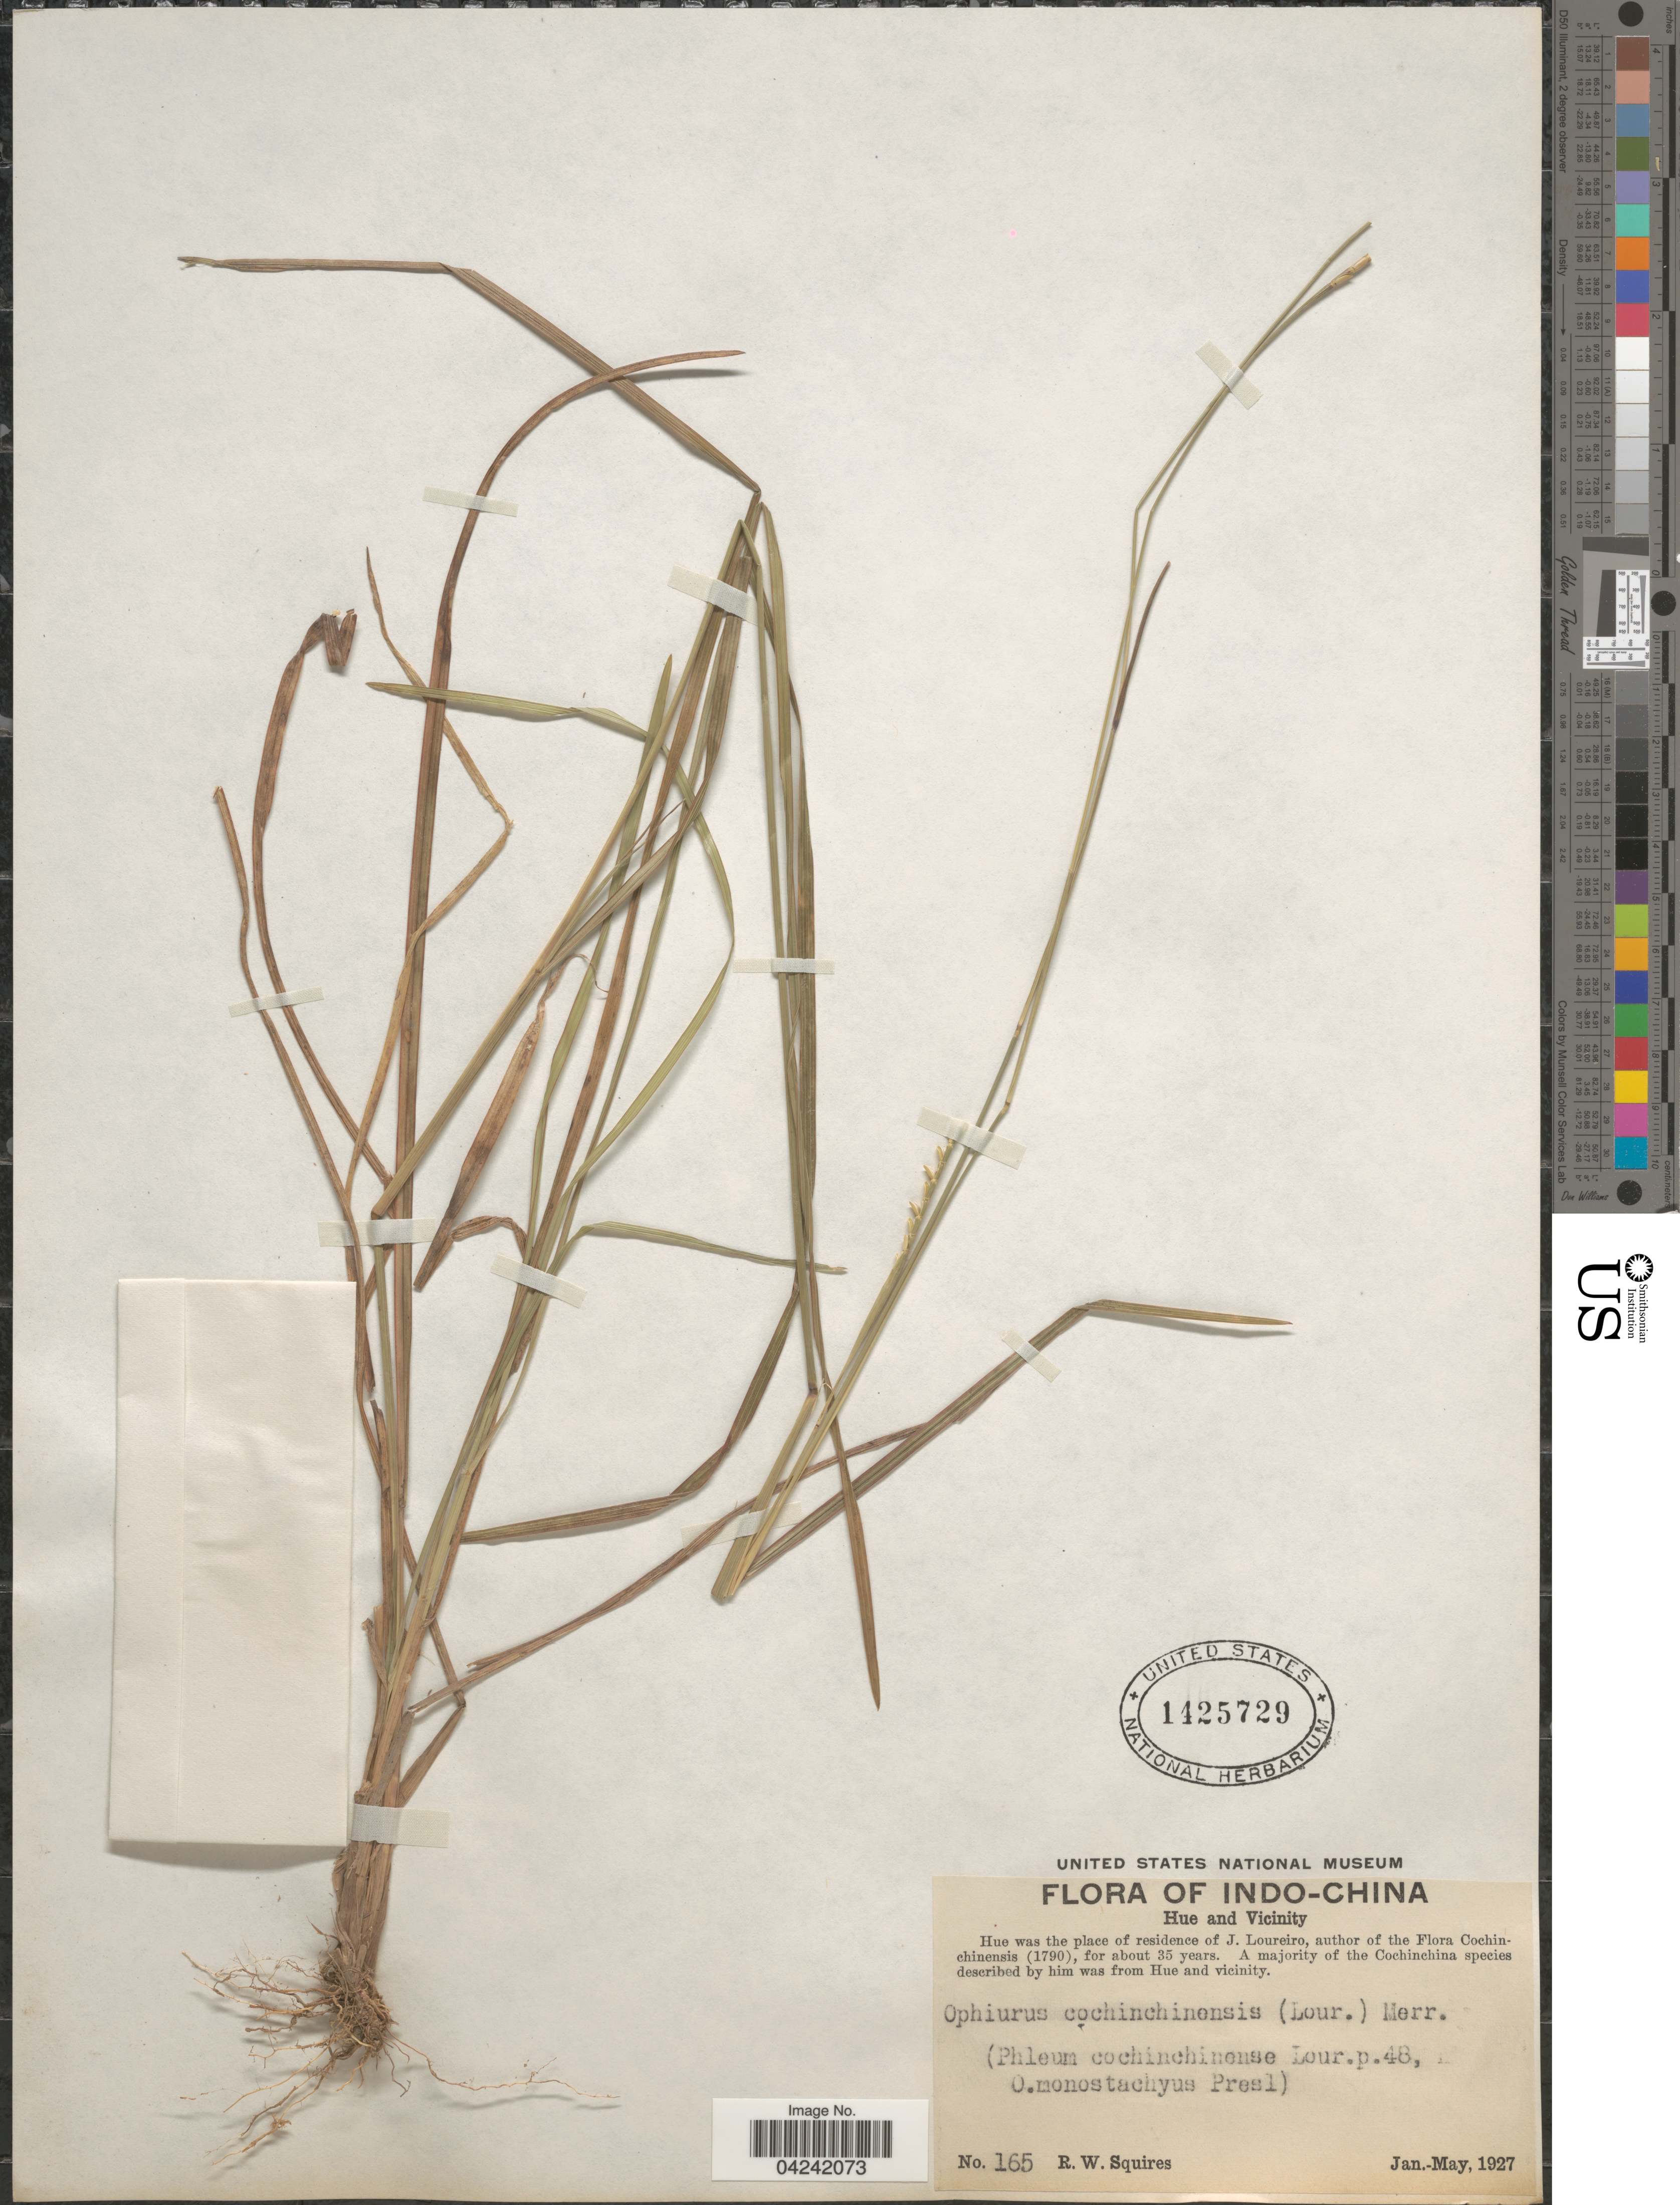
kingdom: Plantae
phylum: Tracheophyta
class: Liliopsida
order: Poales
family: Poaceae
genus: Mnesithea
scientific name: Mnesithea laevis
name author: (Retz.) Kunth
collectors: R. Squires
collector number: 165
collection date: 1927-01/1927-05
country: Vietnam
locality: Indo-China. Hue and Vicinity.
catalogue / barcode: US 1425729